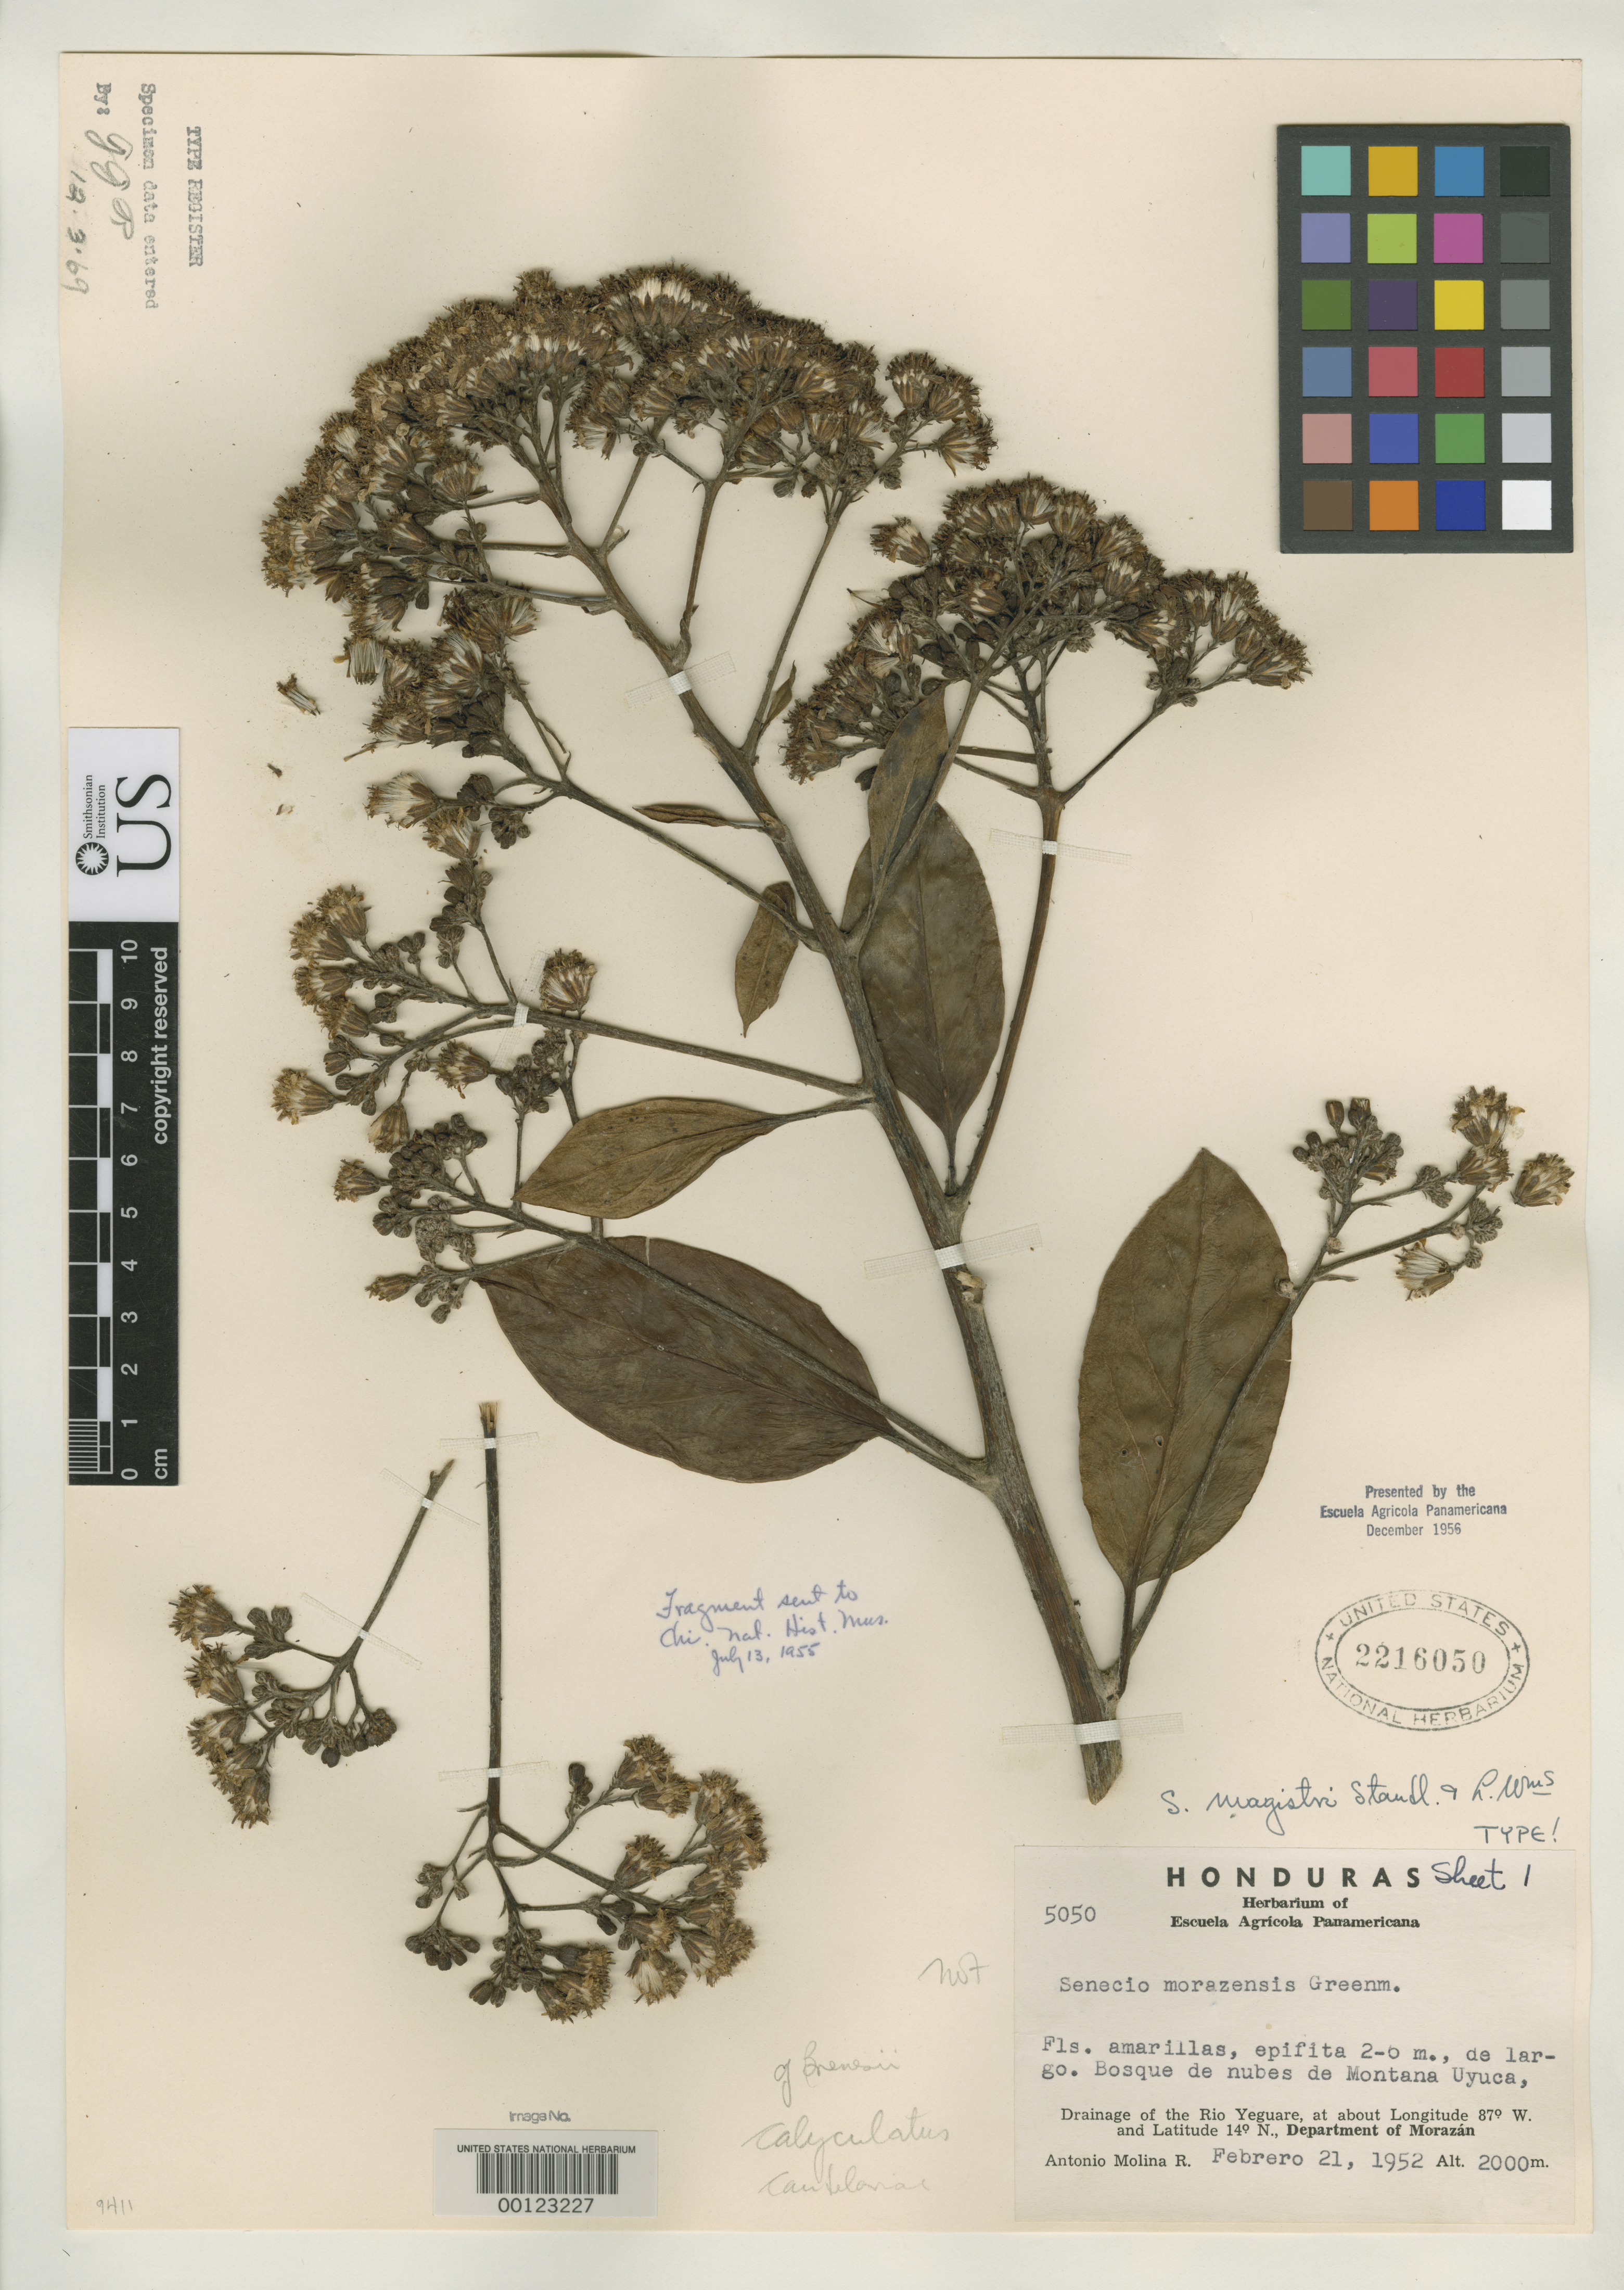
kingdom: Plantae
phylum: Tracheophyta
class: Magnoliopsida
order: Asterales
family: Asteraceae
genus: Senecio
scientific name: Senecio magistri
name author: Standl. & L.O. Williams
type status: Isotype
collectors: A. Molina R.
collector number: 5050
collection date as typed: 21 Feb 1952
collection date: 1952-02-21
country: Honduras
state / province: Fco. Morazán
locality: río Yeguare, Mt. Uyuca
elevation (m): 2000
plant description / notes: "Presented by the Escuela Agricola Panamericana December 1956." Holotypes were transferred from EAP to US (see Dorr et al. 2009, Taxon 58: 993-1001) but holotype of this name was split with part remaining at EAP, and US sheet interpreted as an isotype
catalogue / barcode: US 2216050